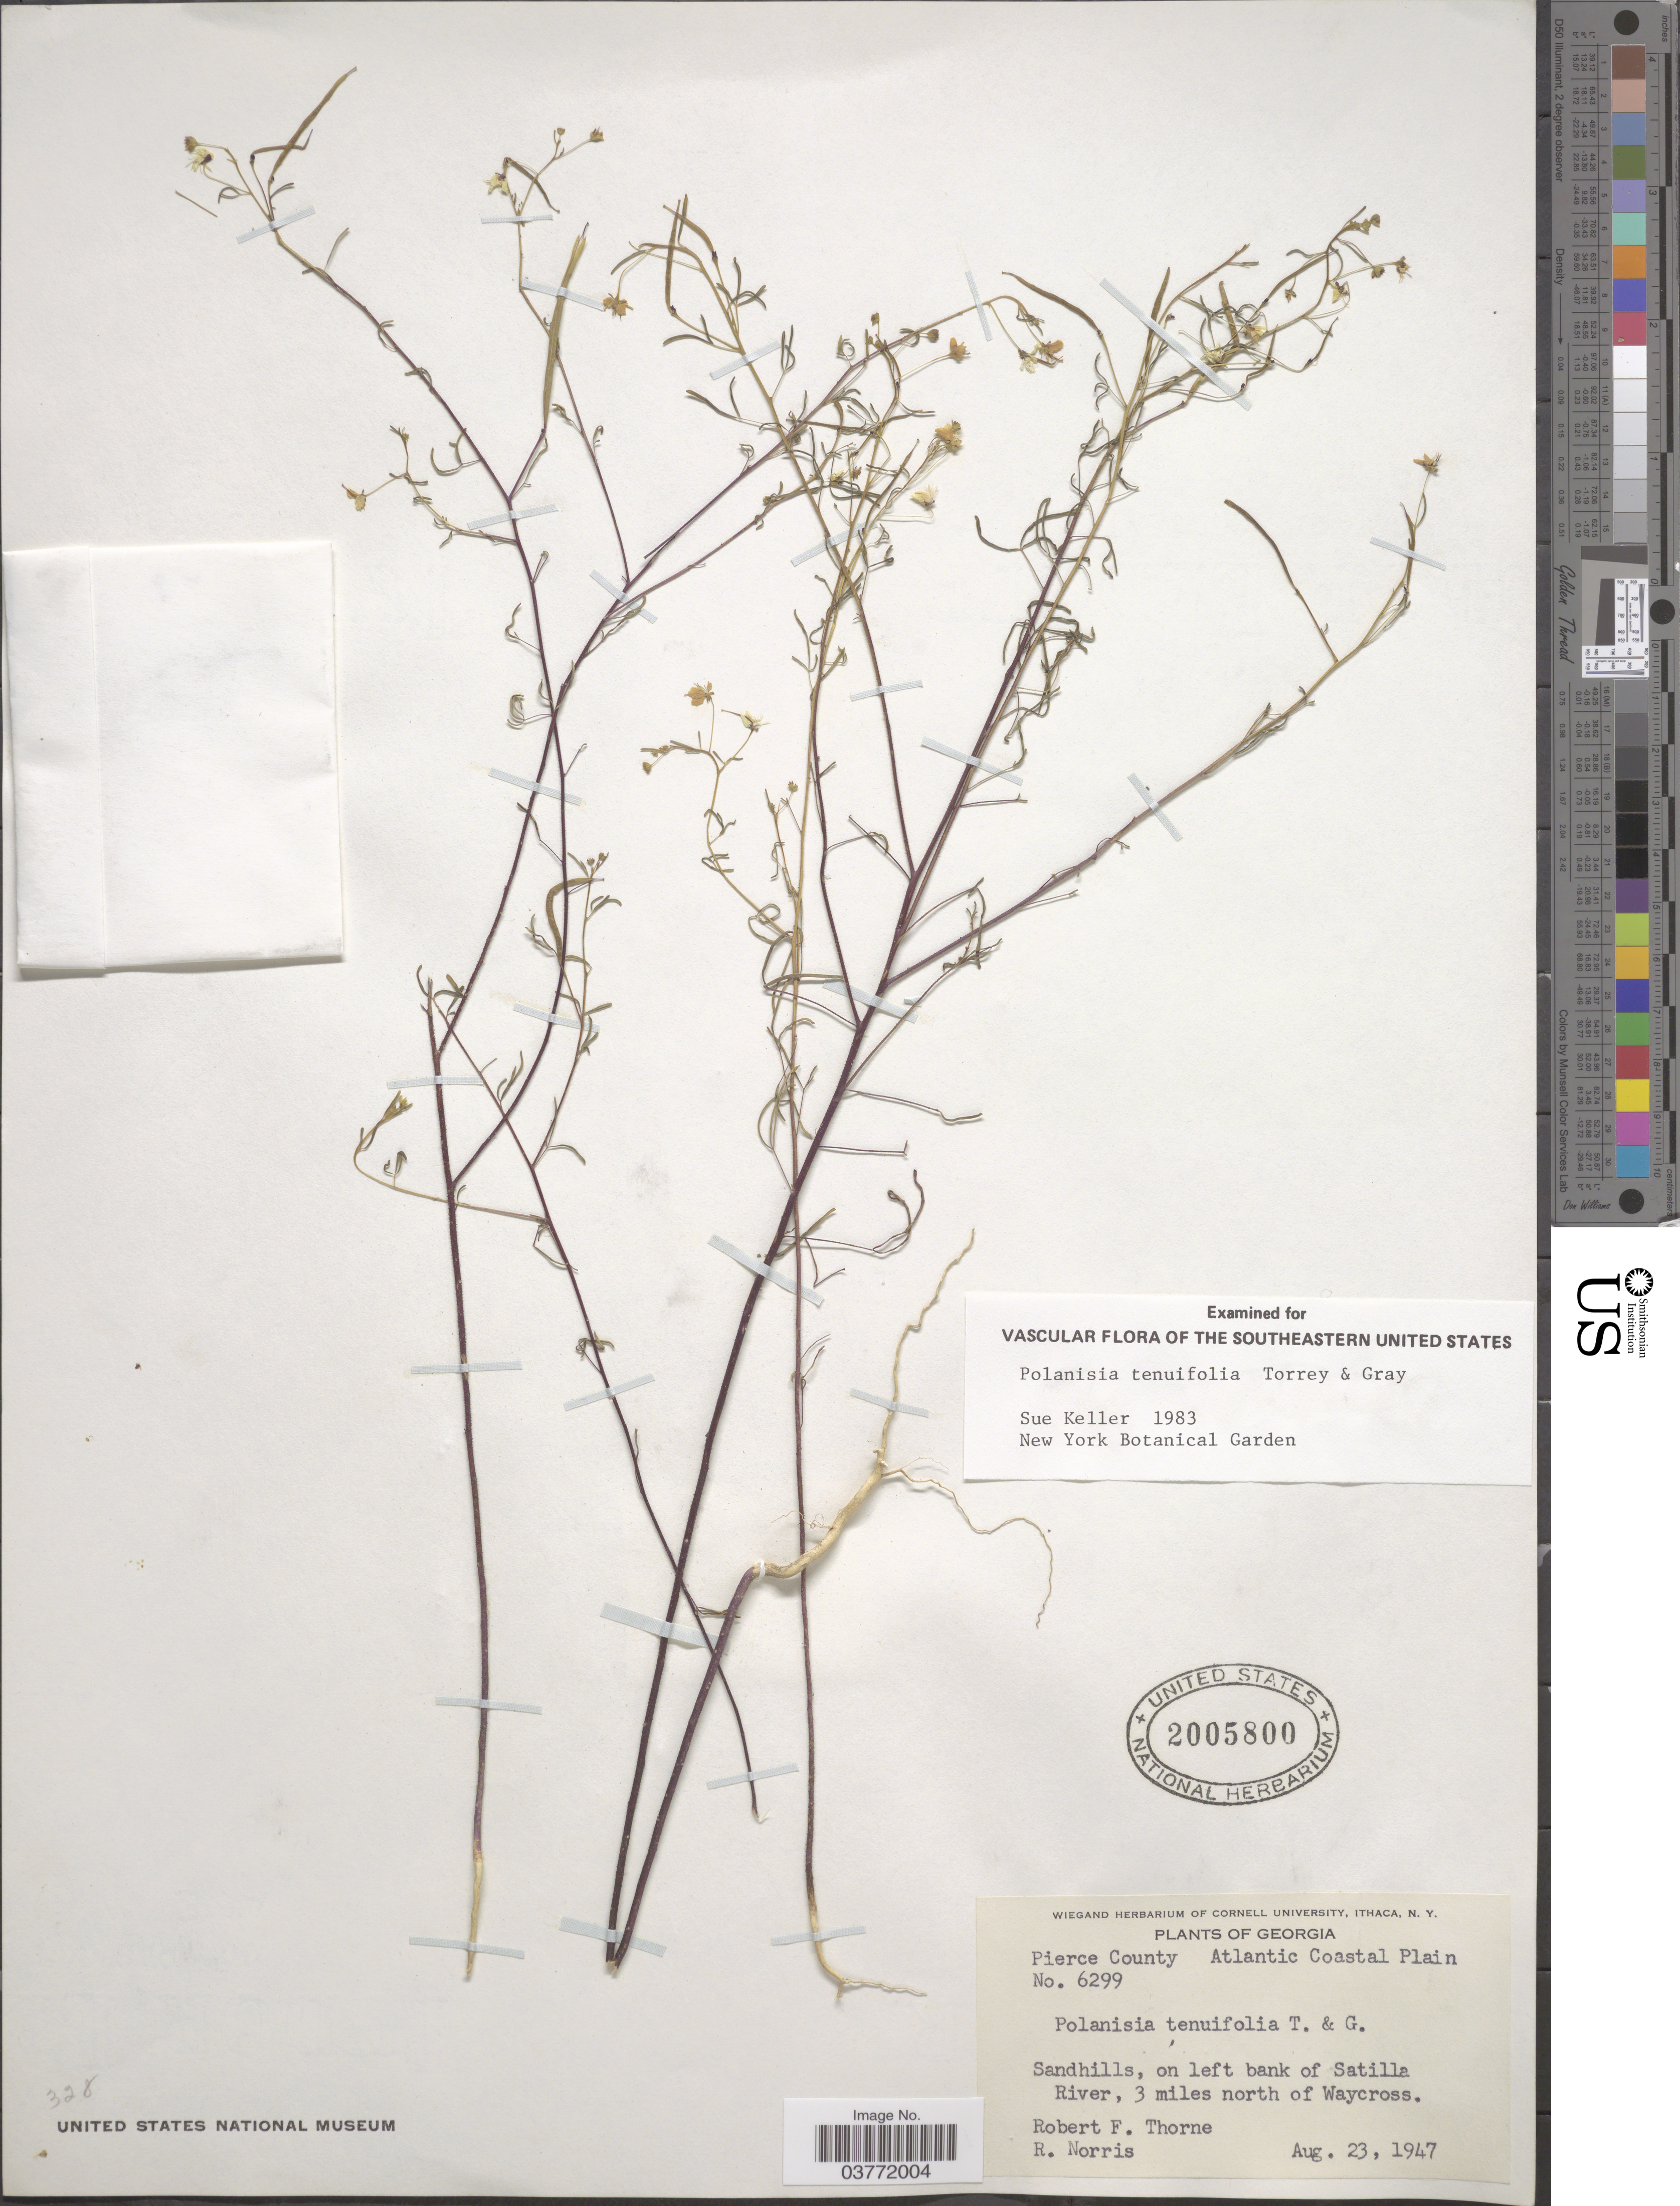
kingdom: Plantae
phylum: Tracheophyta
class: Magnoliopsida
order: Brassicales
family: Cleomaceae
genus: Polanisia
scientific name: Polanisia tenuifolia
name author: Torr. & A. Gray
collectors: R. F. Thorne & R. E. Norris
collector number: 6299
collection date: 1947-08-23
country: United States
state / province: Georgia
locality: Pierce County Atlantic Coastal Plain. Sandhills, on left bank of Satilla River, 3 miles north of Waycross.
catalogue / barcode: US 2005800